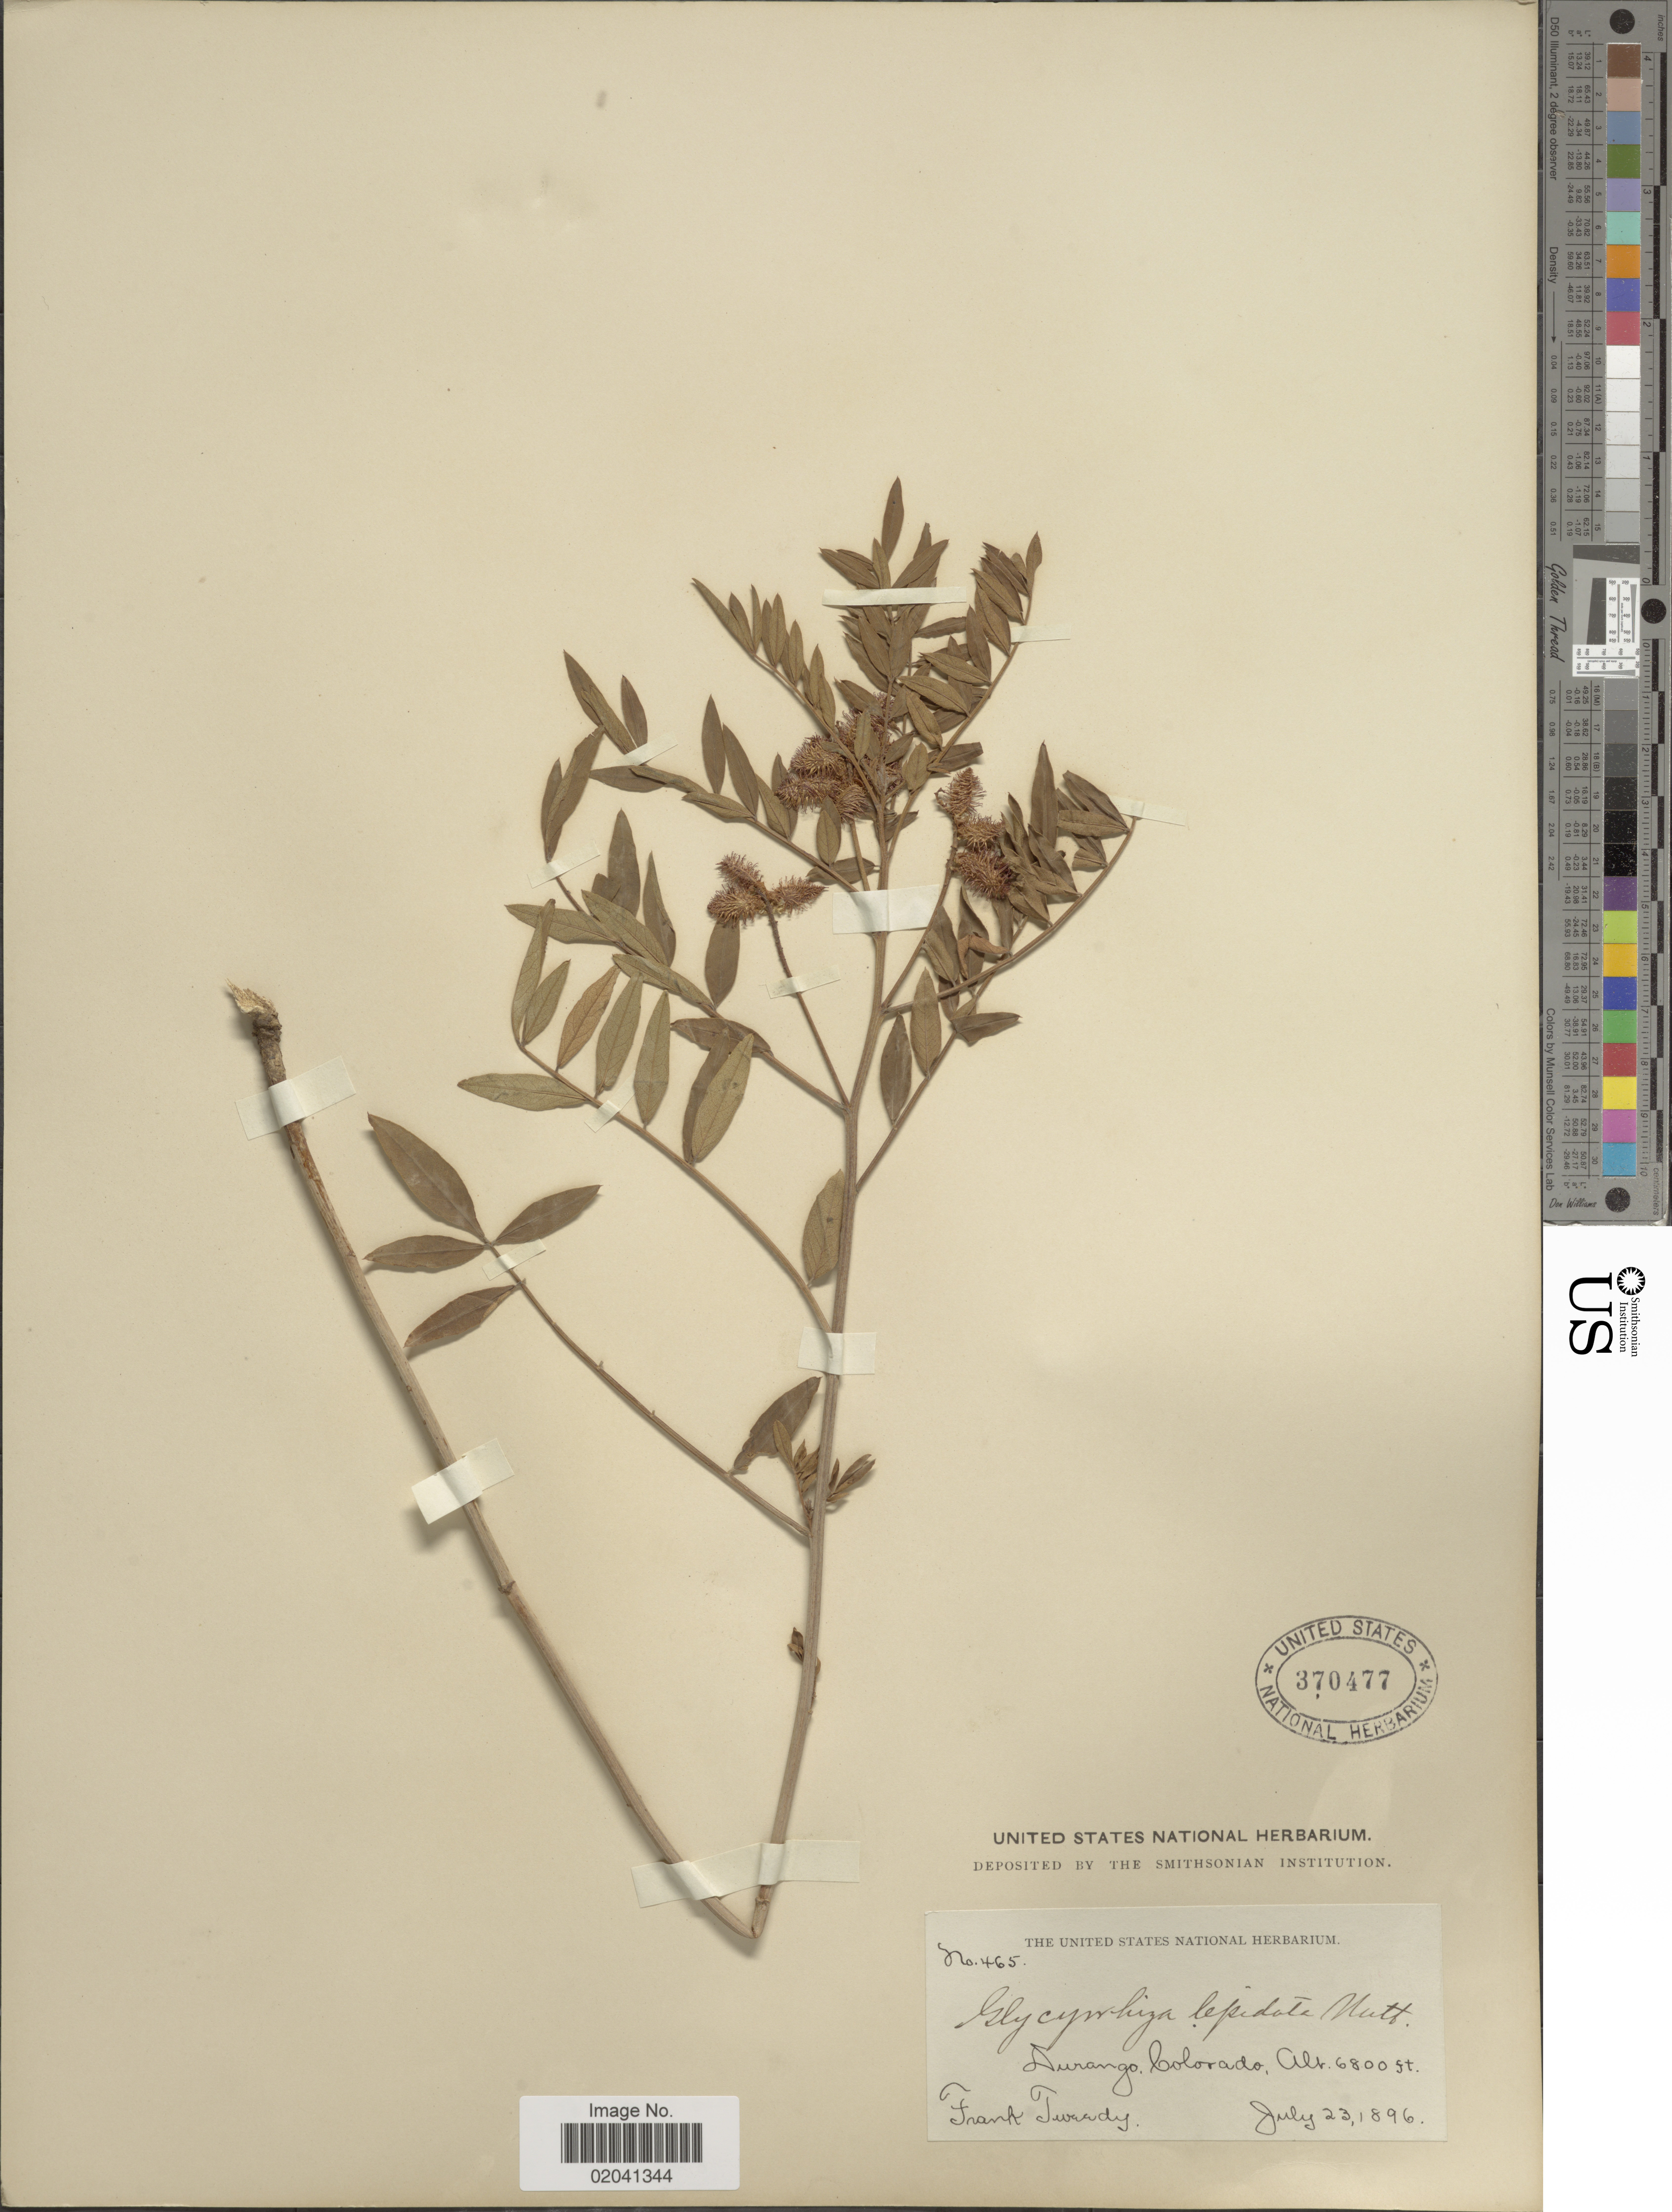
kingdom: Plantae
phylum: Tracheophyta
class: Magnoliopsida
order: Fabales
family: Fabaceae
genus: Glycyrrhiza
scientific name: Glycyrrhiza lepidota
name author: Pursh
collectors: F. Tweedy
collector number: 465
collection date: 1896-07-23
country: United States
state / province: Colorado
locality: Durango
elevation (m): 2073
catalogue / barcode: US 370477